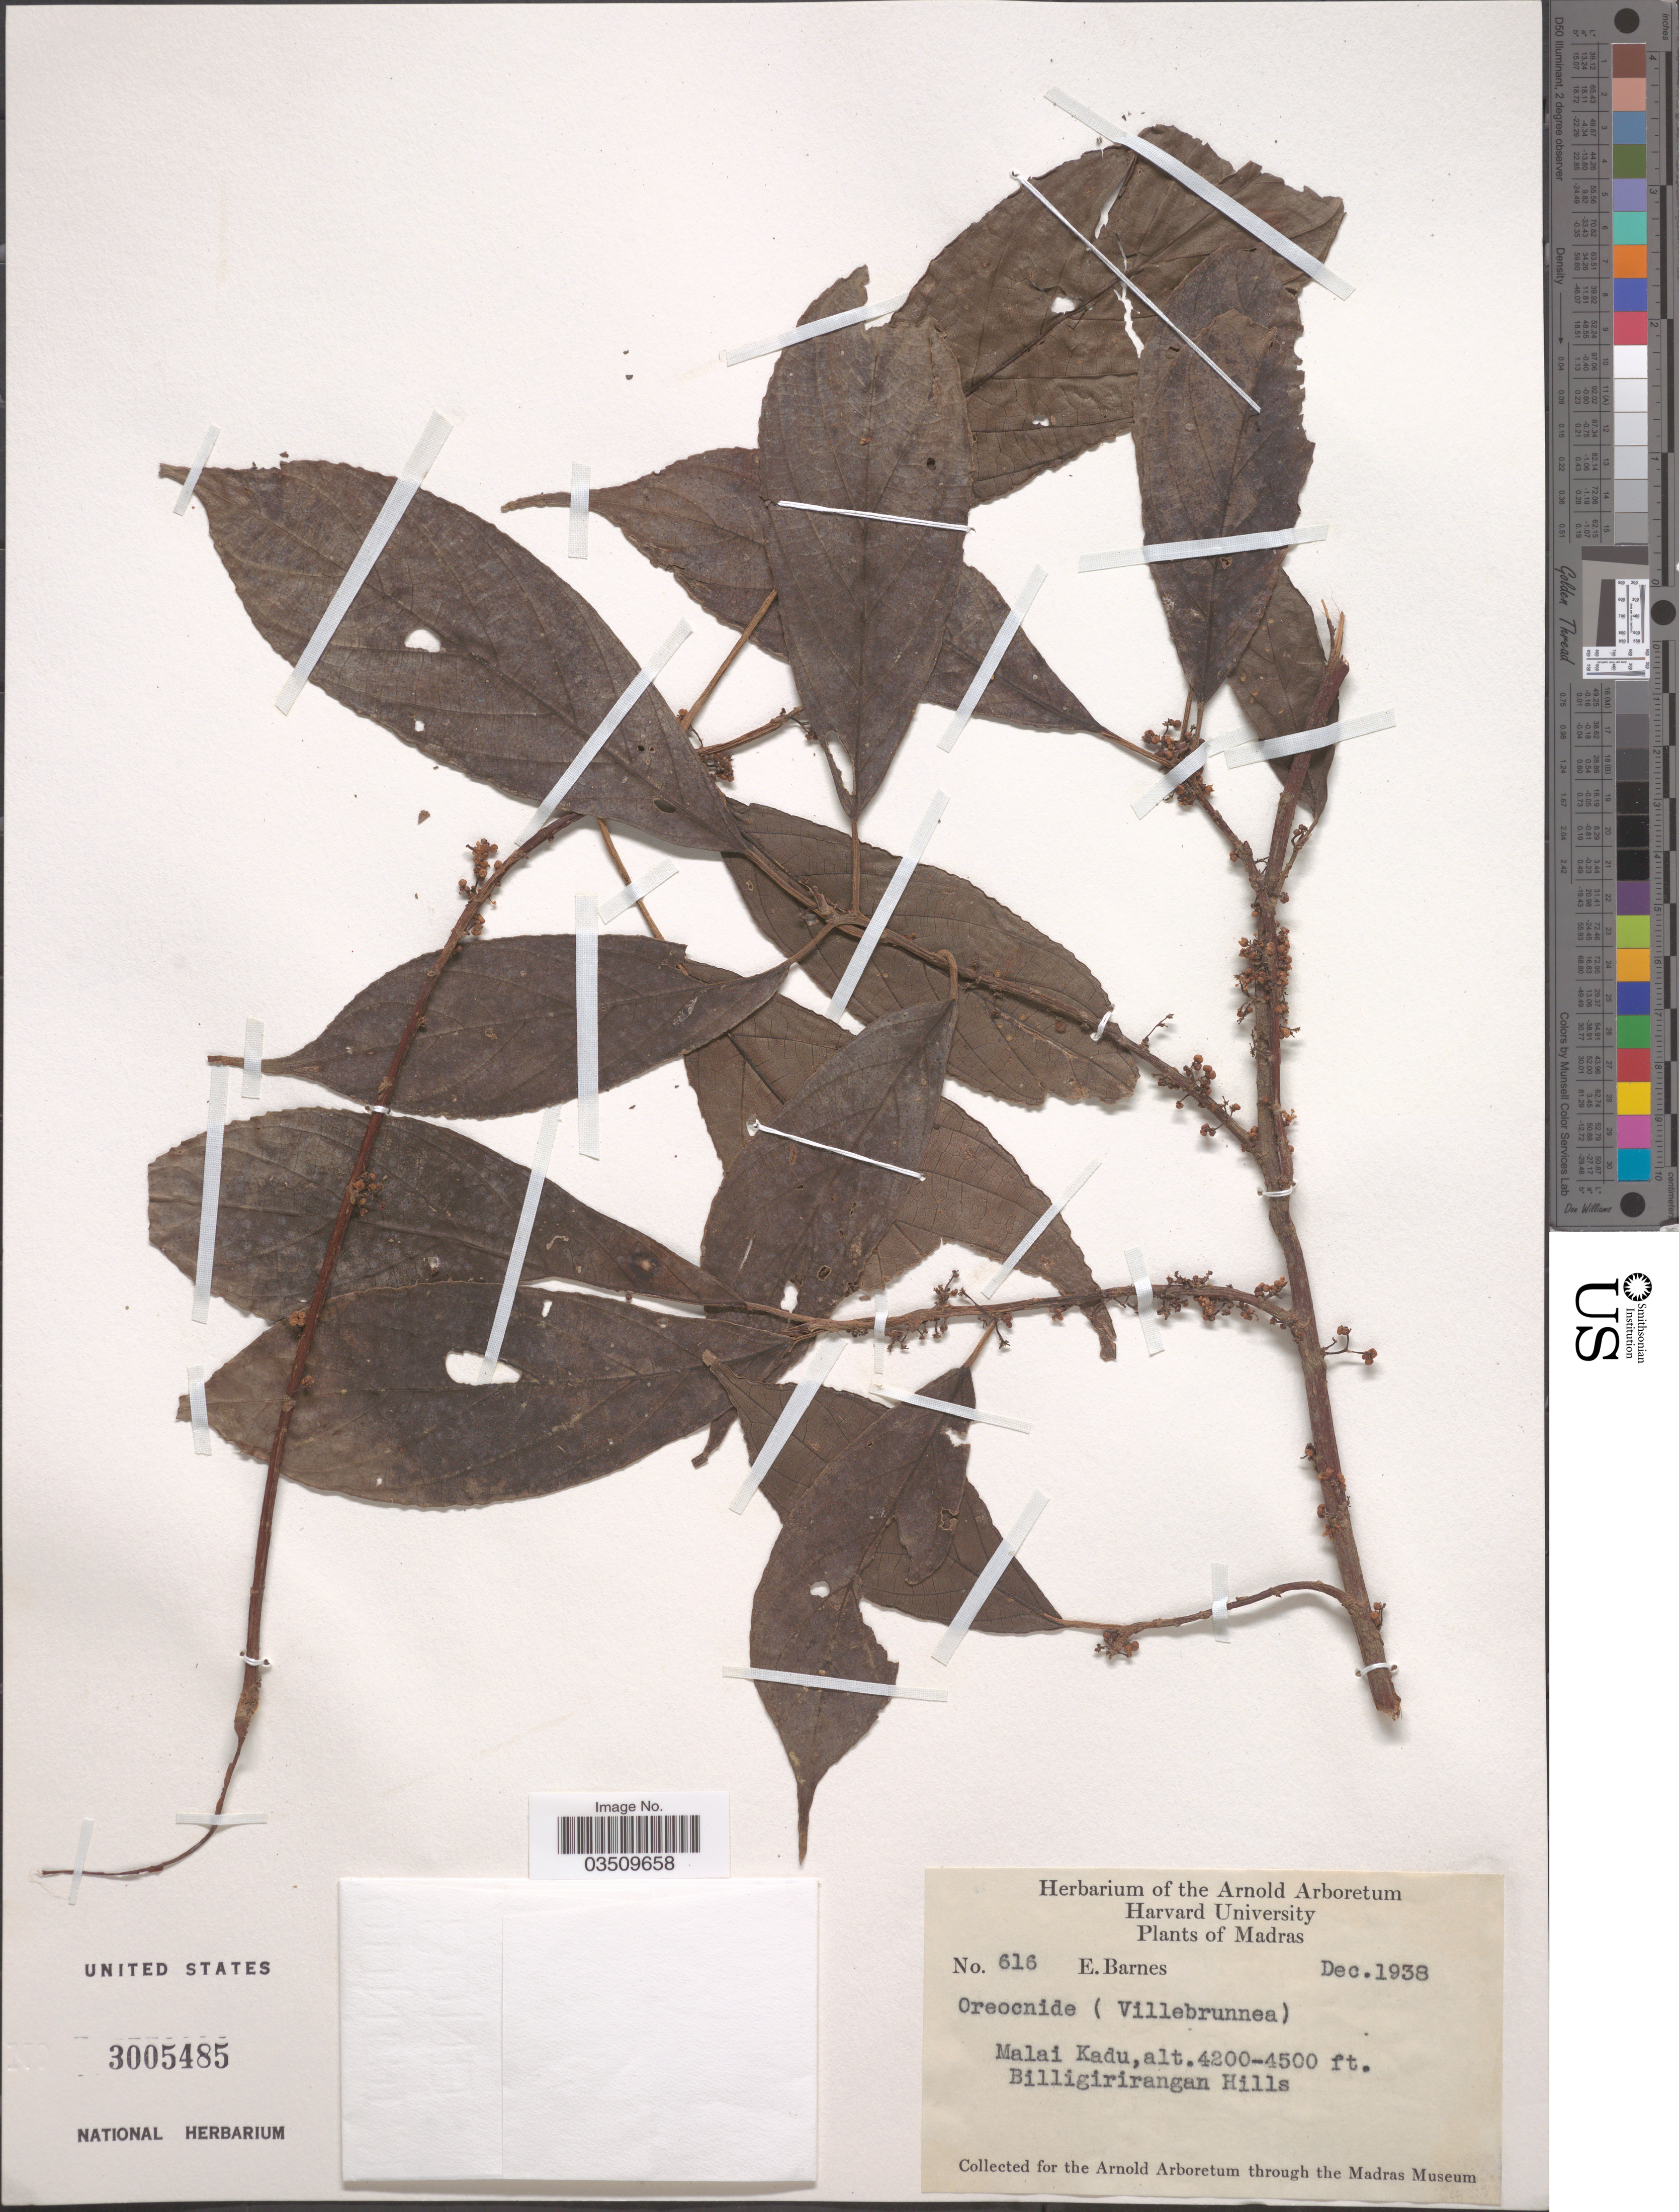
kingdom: Plantae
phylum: Tracheophyta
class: Magnoliopsida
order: Rosales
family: Urticaceae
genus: Oreocnide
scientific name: Oreocnide sp.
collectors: E. Barnes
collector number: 616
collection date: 1938-12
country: India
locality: Madras. Malai Kadu, Billigirirangan Hills.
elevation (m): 1280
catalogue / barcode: US 3005485